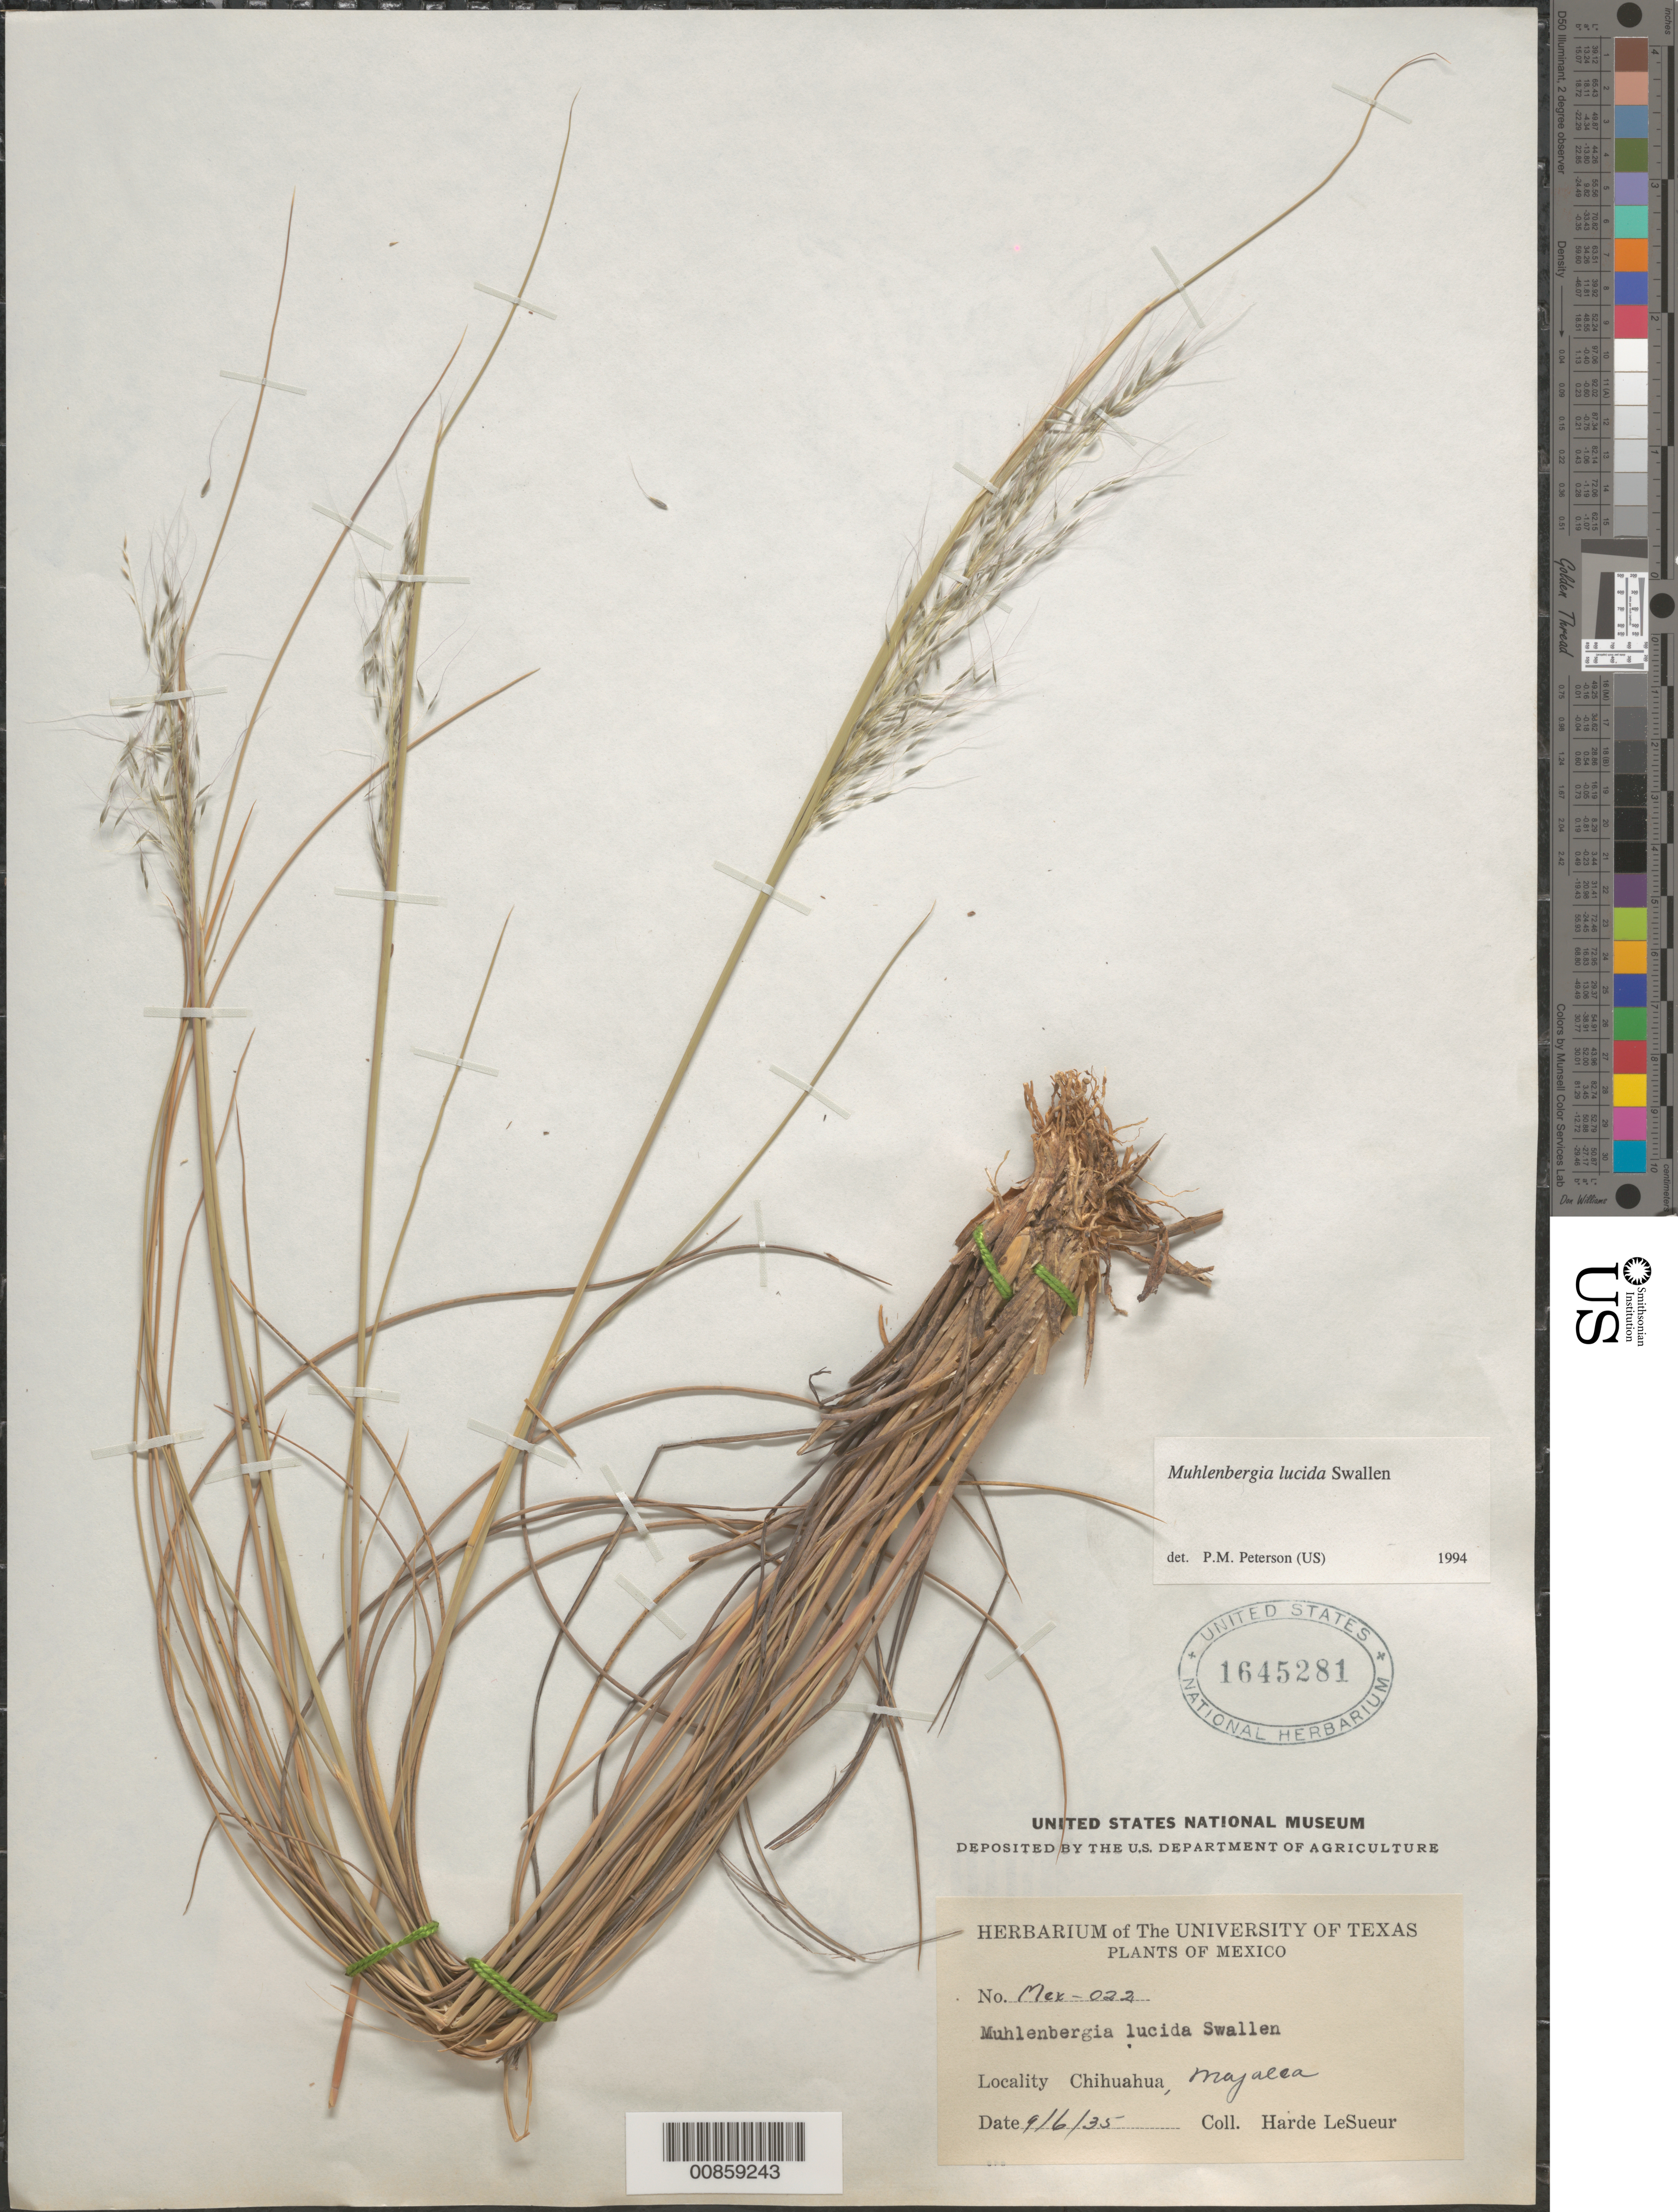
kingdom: Plantae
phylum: Tracheophyta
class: Liliopsida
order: Poales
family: Poaceae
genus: Muhlenbergia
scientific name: Muhlenbergia lucida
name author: Swallen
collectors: D. H. LeSueur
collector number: Mex-022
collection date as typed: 06 Sep 1935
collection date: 1935-09-06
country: Mexico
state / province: Chihuahua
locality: Majalca, Chih.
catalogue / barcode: US 1645281